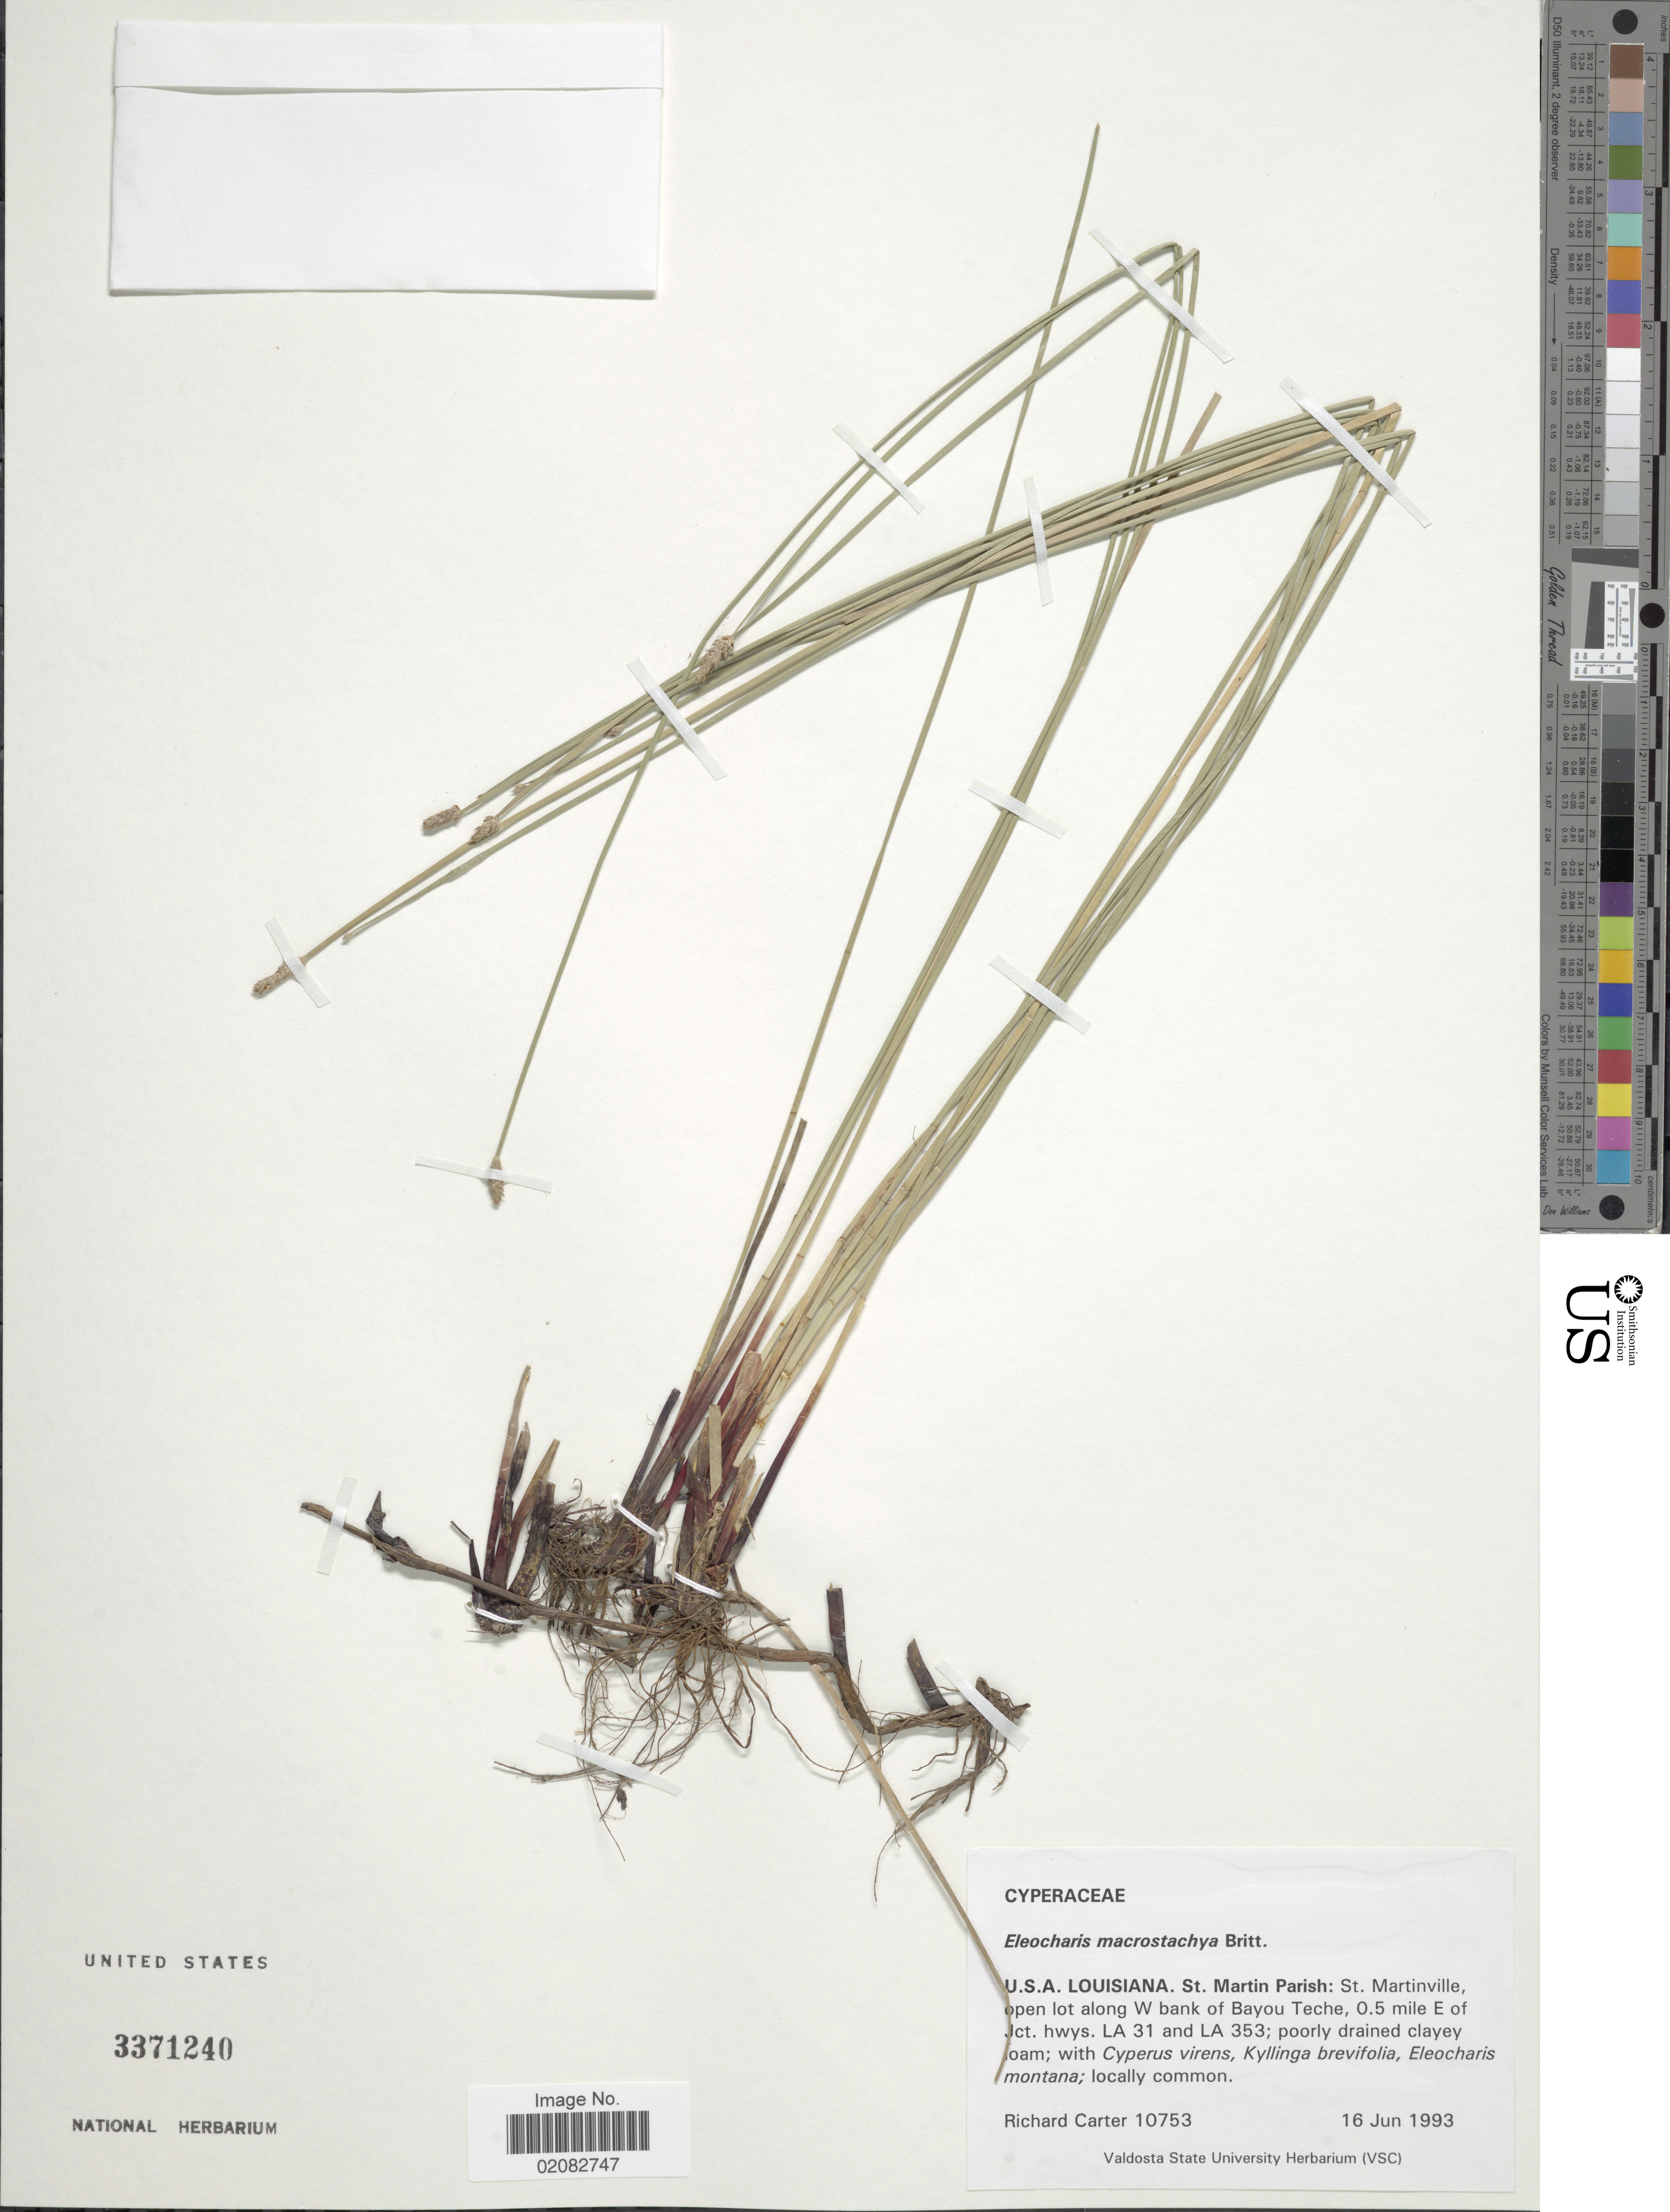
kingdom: Plantae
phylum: Tracheophyta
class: Liliopsida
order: Poales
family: Cyperaceae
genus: Eleocharis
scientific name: Eleocharis macrostachya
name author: Britton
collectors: R. Carter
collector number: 10753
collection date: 1993-06-16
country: United States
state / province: Louisiana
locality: St. Martin Parish: St. Martinville, open lot along W bank of Bayou Teche, 0.5 mile E of Jct. hwys. LA 31 and LA 353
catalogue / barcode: US 3371240